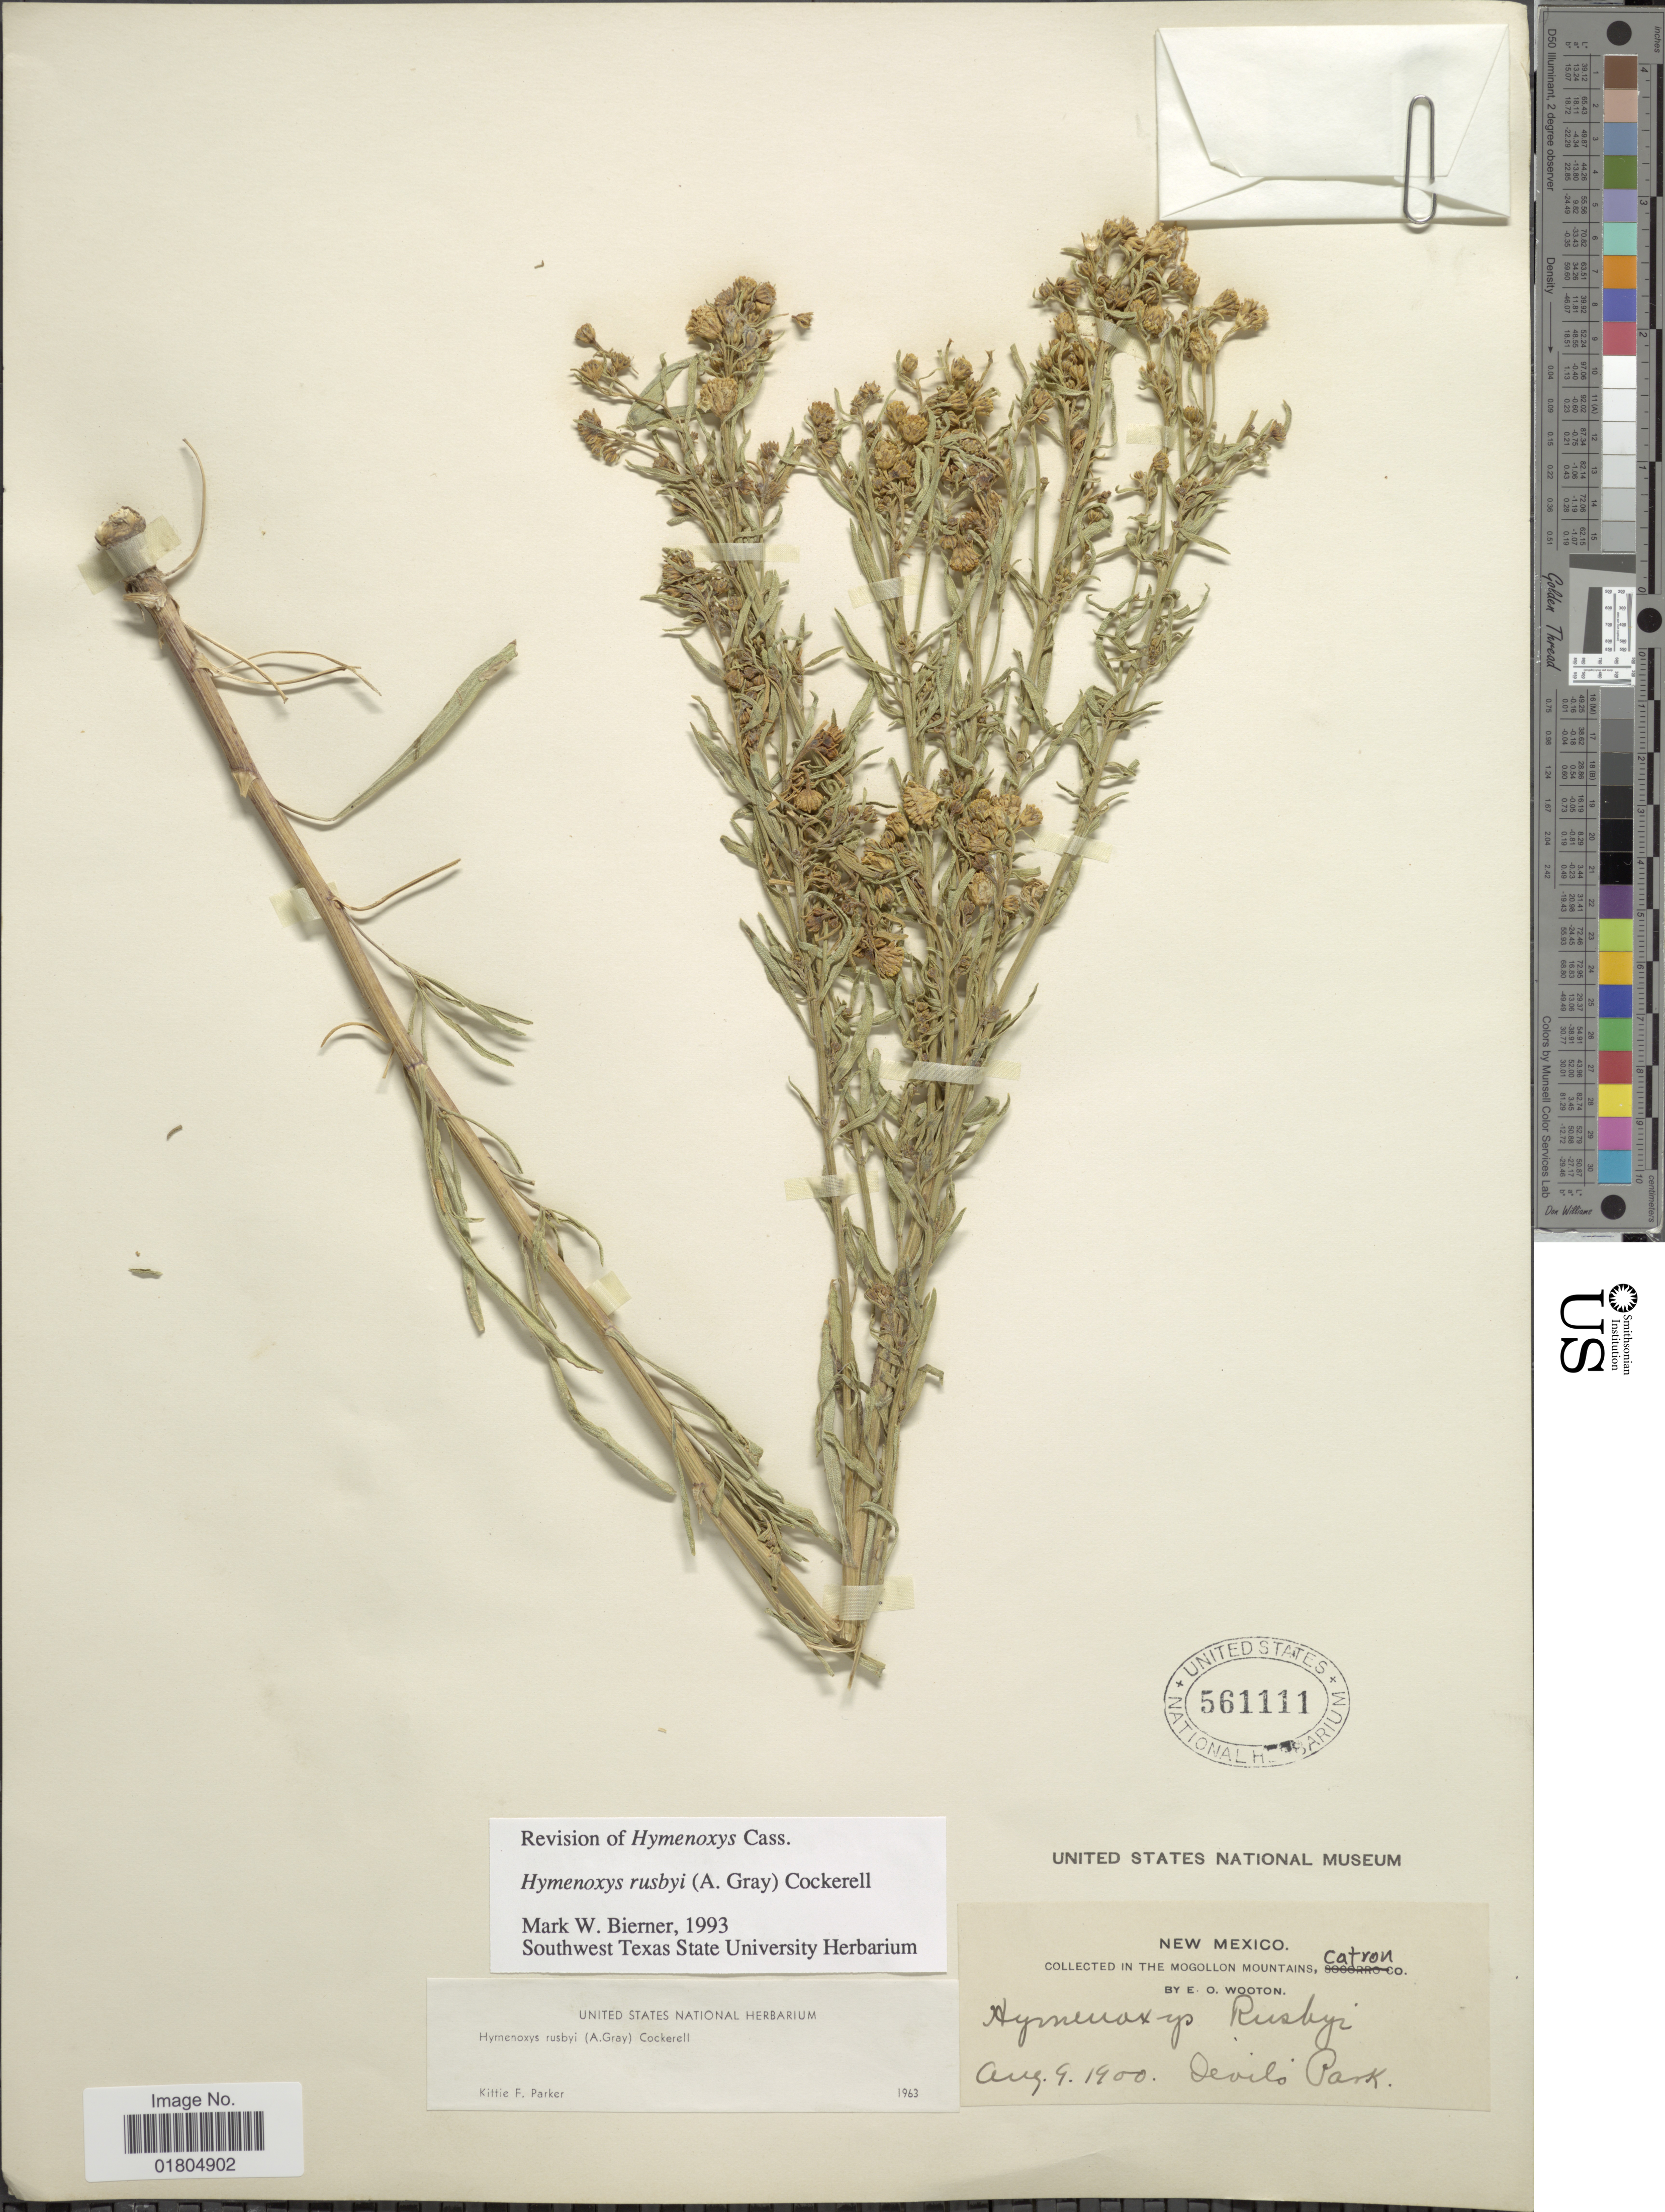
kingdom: Plantae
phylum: Tracheophyta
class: Magnoliopsida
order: Asterales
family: Asteraceae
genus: Hymenoxys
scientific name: Hymenoxys rusbyi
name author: (A. Gray) Cockerell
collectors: E. O. Wooton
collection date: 1900-08-09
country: United States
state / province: New Mexico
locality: Mogollon Mountains, Catron Co. Devils Park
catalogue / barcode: US 561111